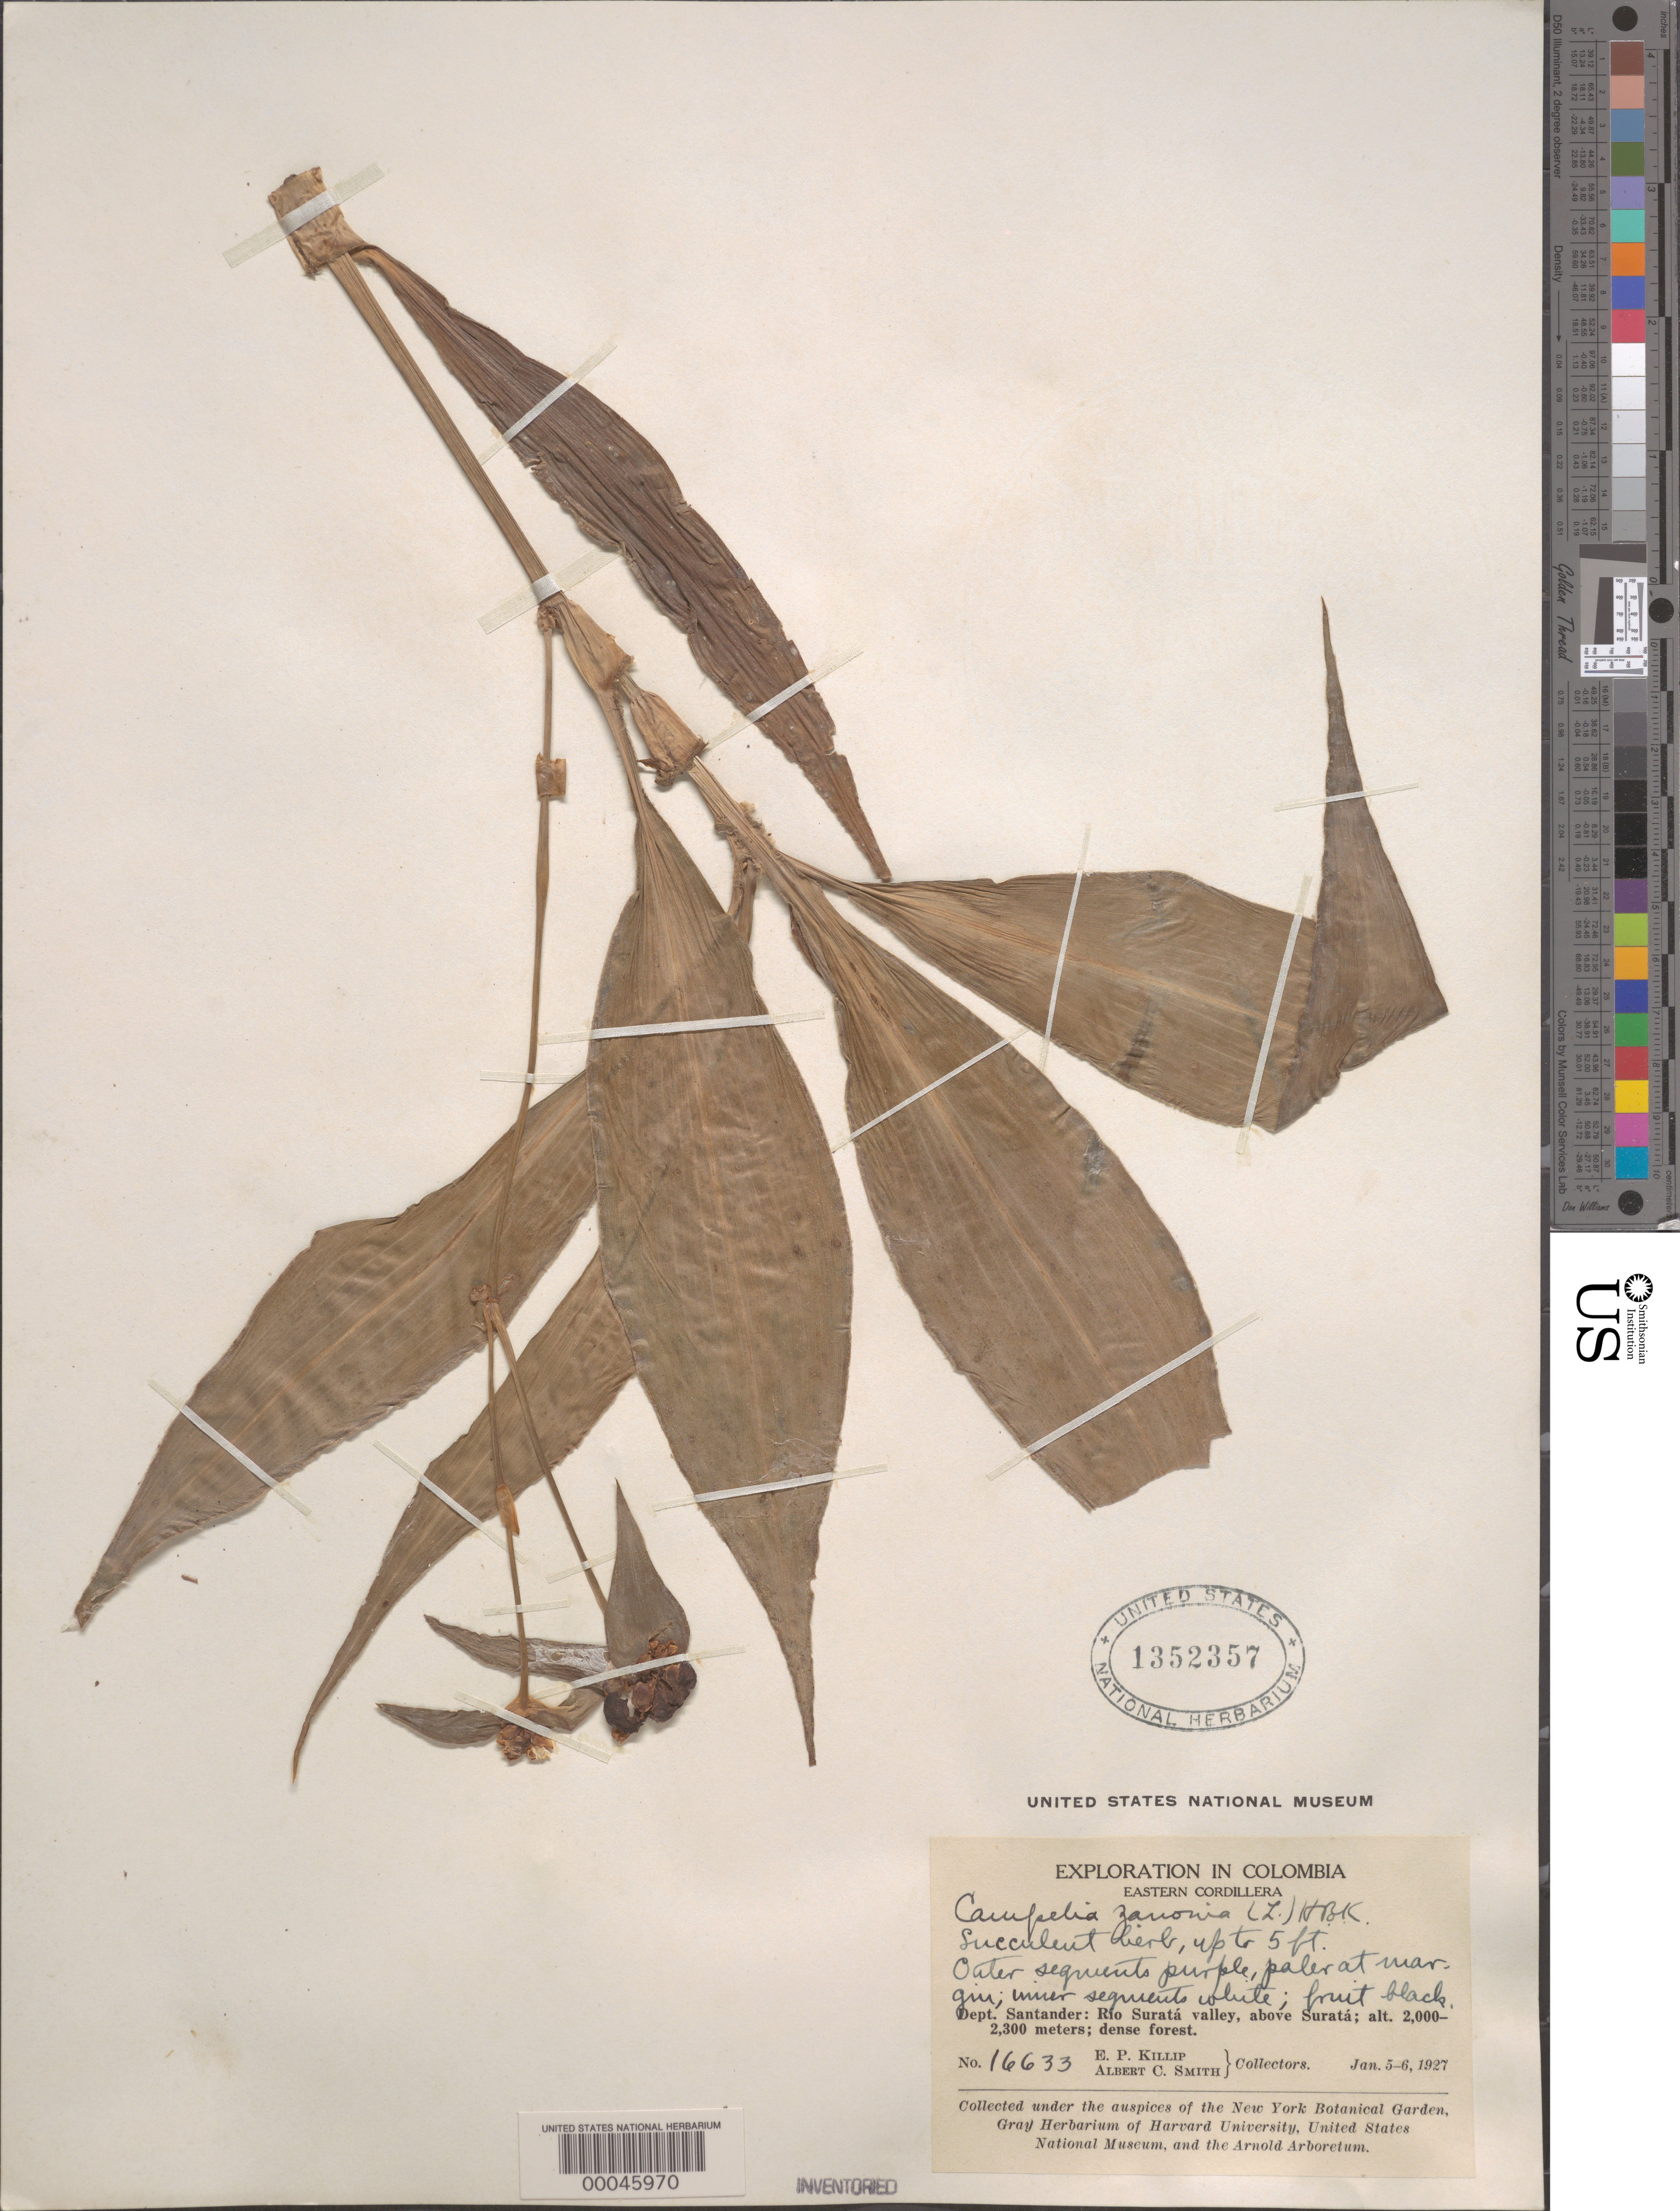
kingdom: Plantae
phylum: Tracheophyta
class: Liliopsida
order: Commelinales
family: Commelinaceae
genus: Tradescantia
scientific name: Tradescantia zanonia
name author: (L.) Sw.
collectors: E. P. Killip & A. C. Smith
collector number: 16633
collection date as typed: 05 Jan 1927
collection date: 1927-01-05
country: Colombia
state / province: Santander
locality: Rio Surata Valley, above Surata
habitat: Dense forest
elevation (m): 2000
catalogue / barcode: US 1352357